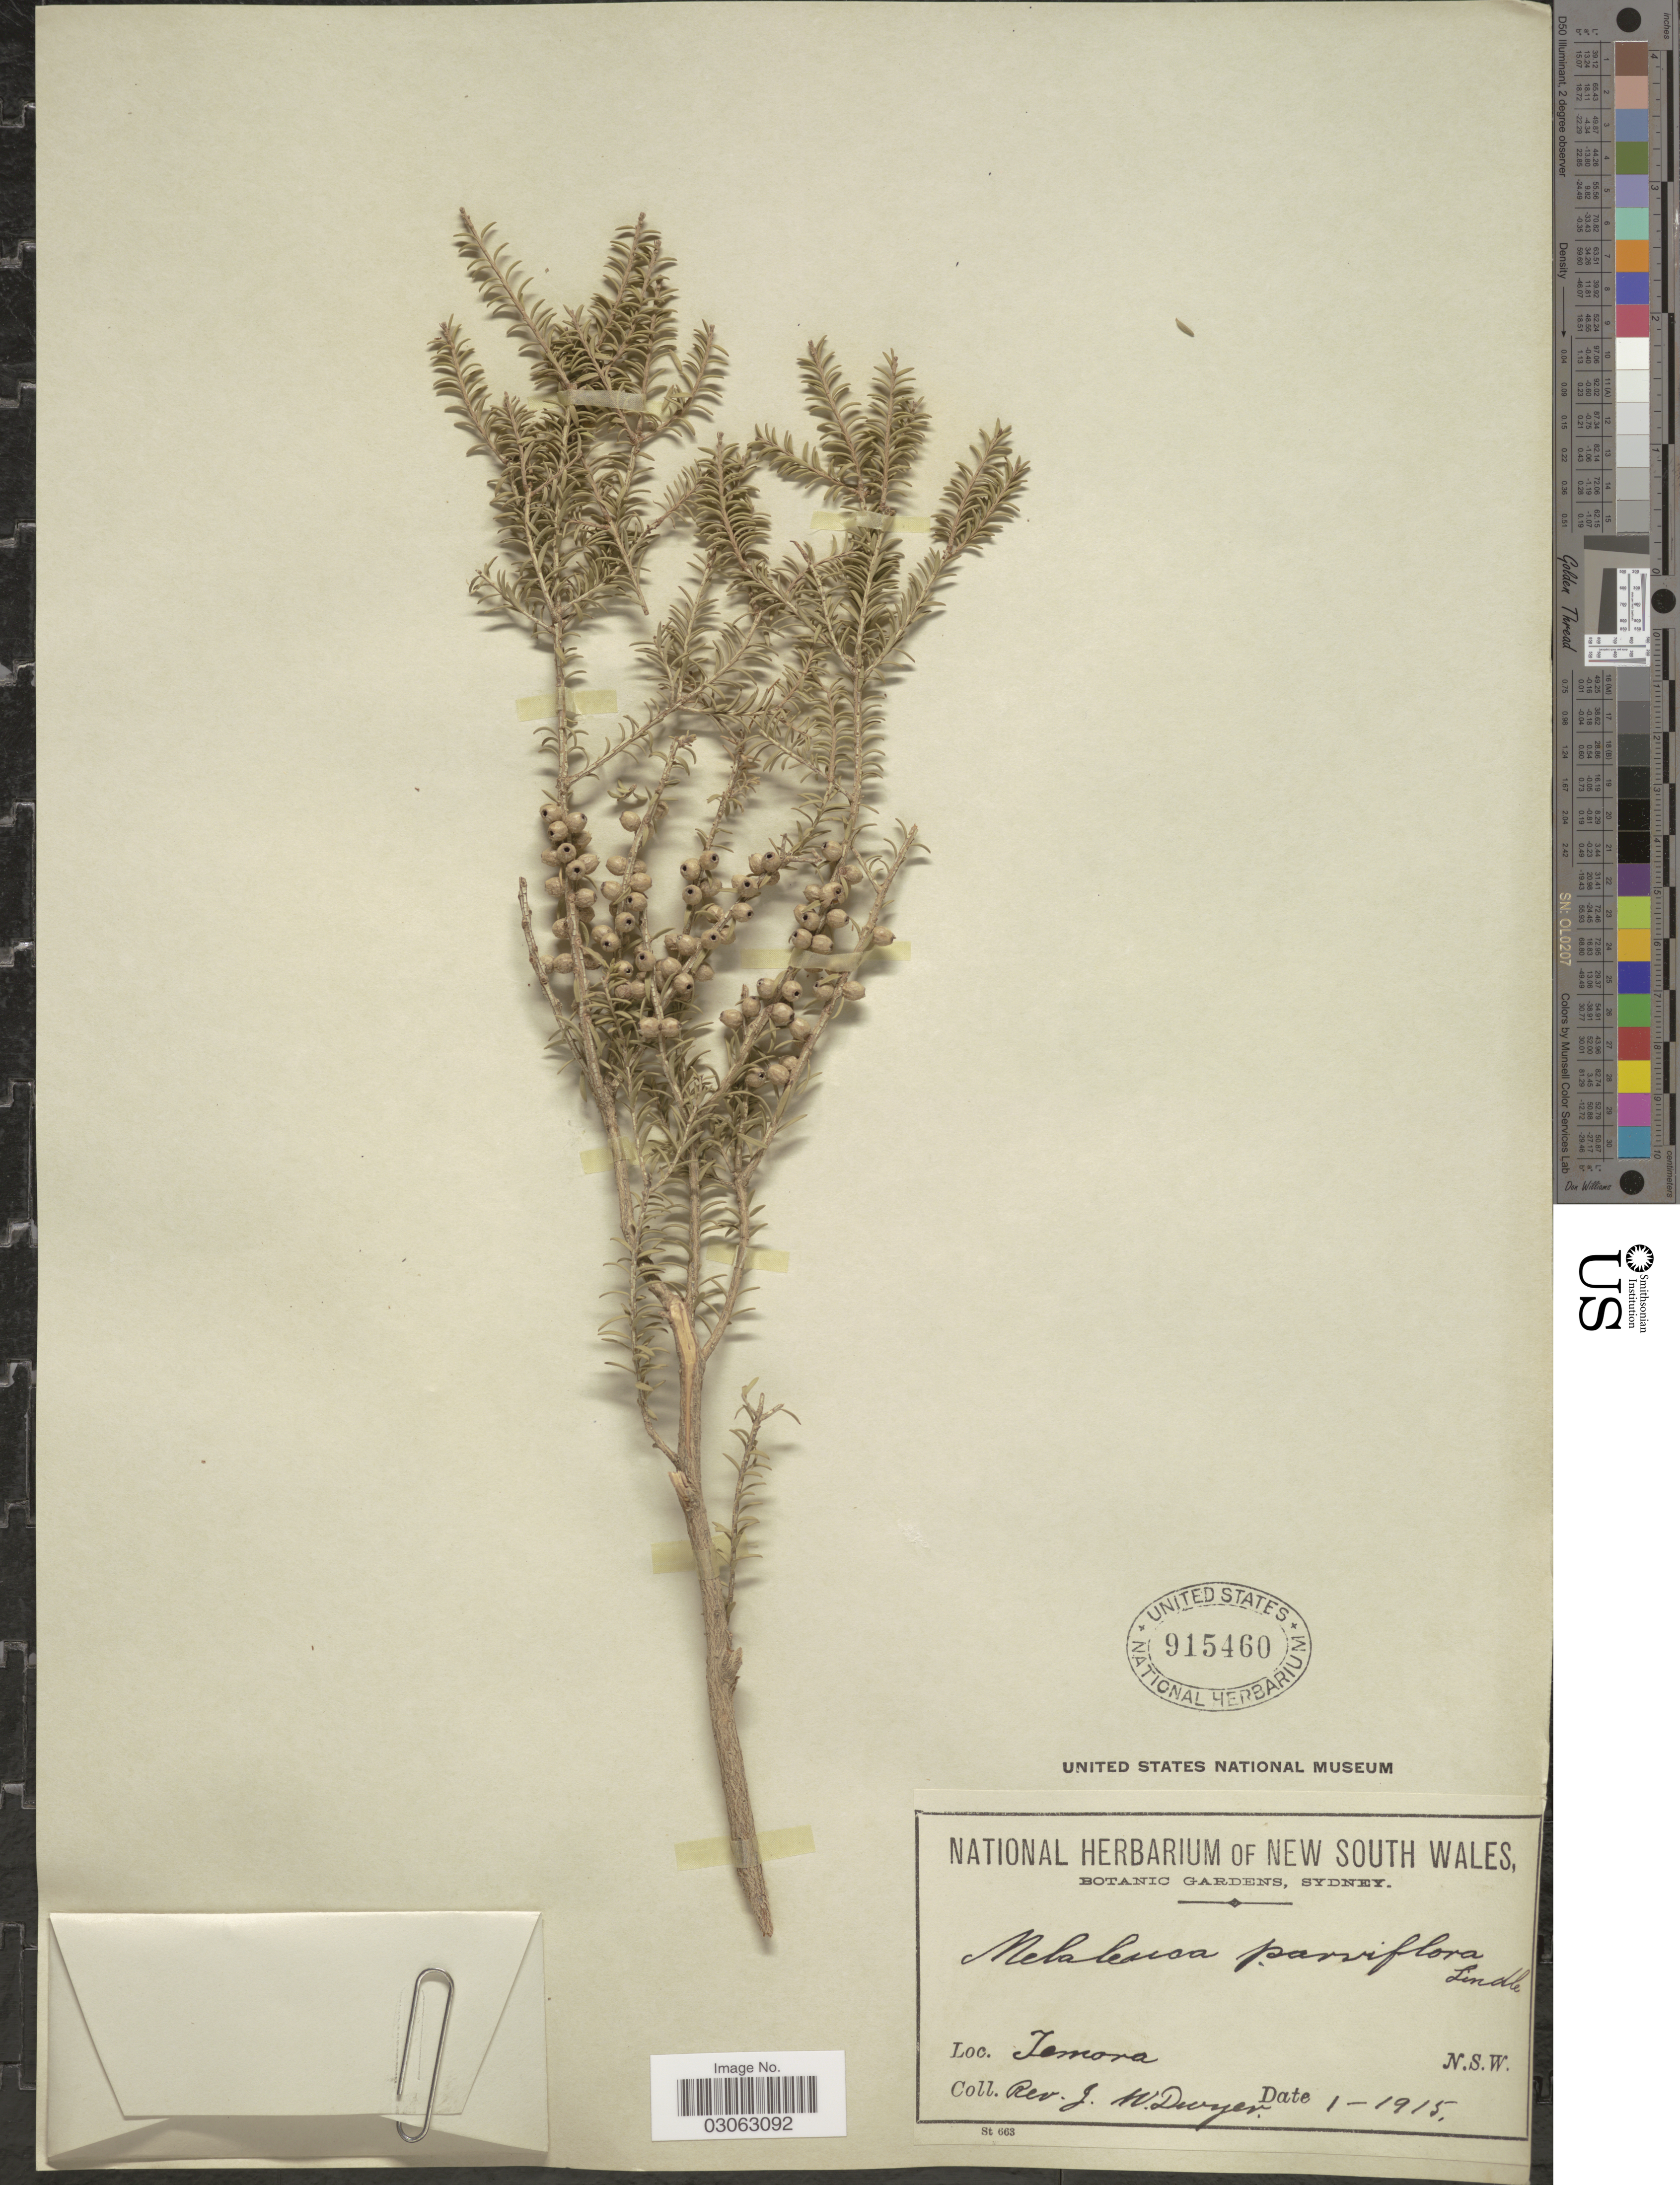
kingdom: Plantae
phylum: Tracheophyta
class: Magnoliopsida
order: Myrtales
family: Myrtaceae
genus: Melaleuca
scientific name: Melaleuca laxiflora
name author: Turcz.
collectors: J. Dwyer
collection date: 1915-01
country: Australia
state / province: New South Wales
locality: Temora. N. S. W.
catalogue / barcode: US 915460